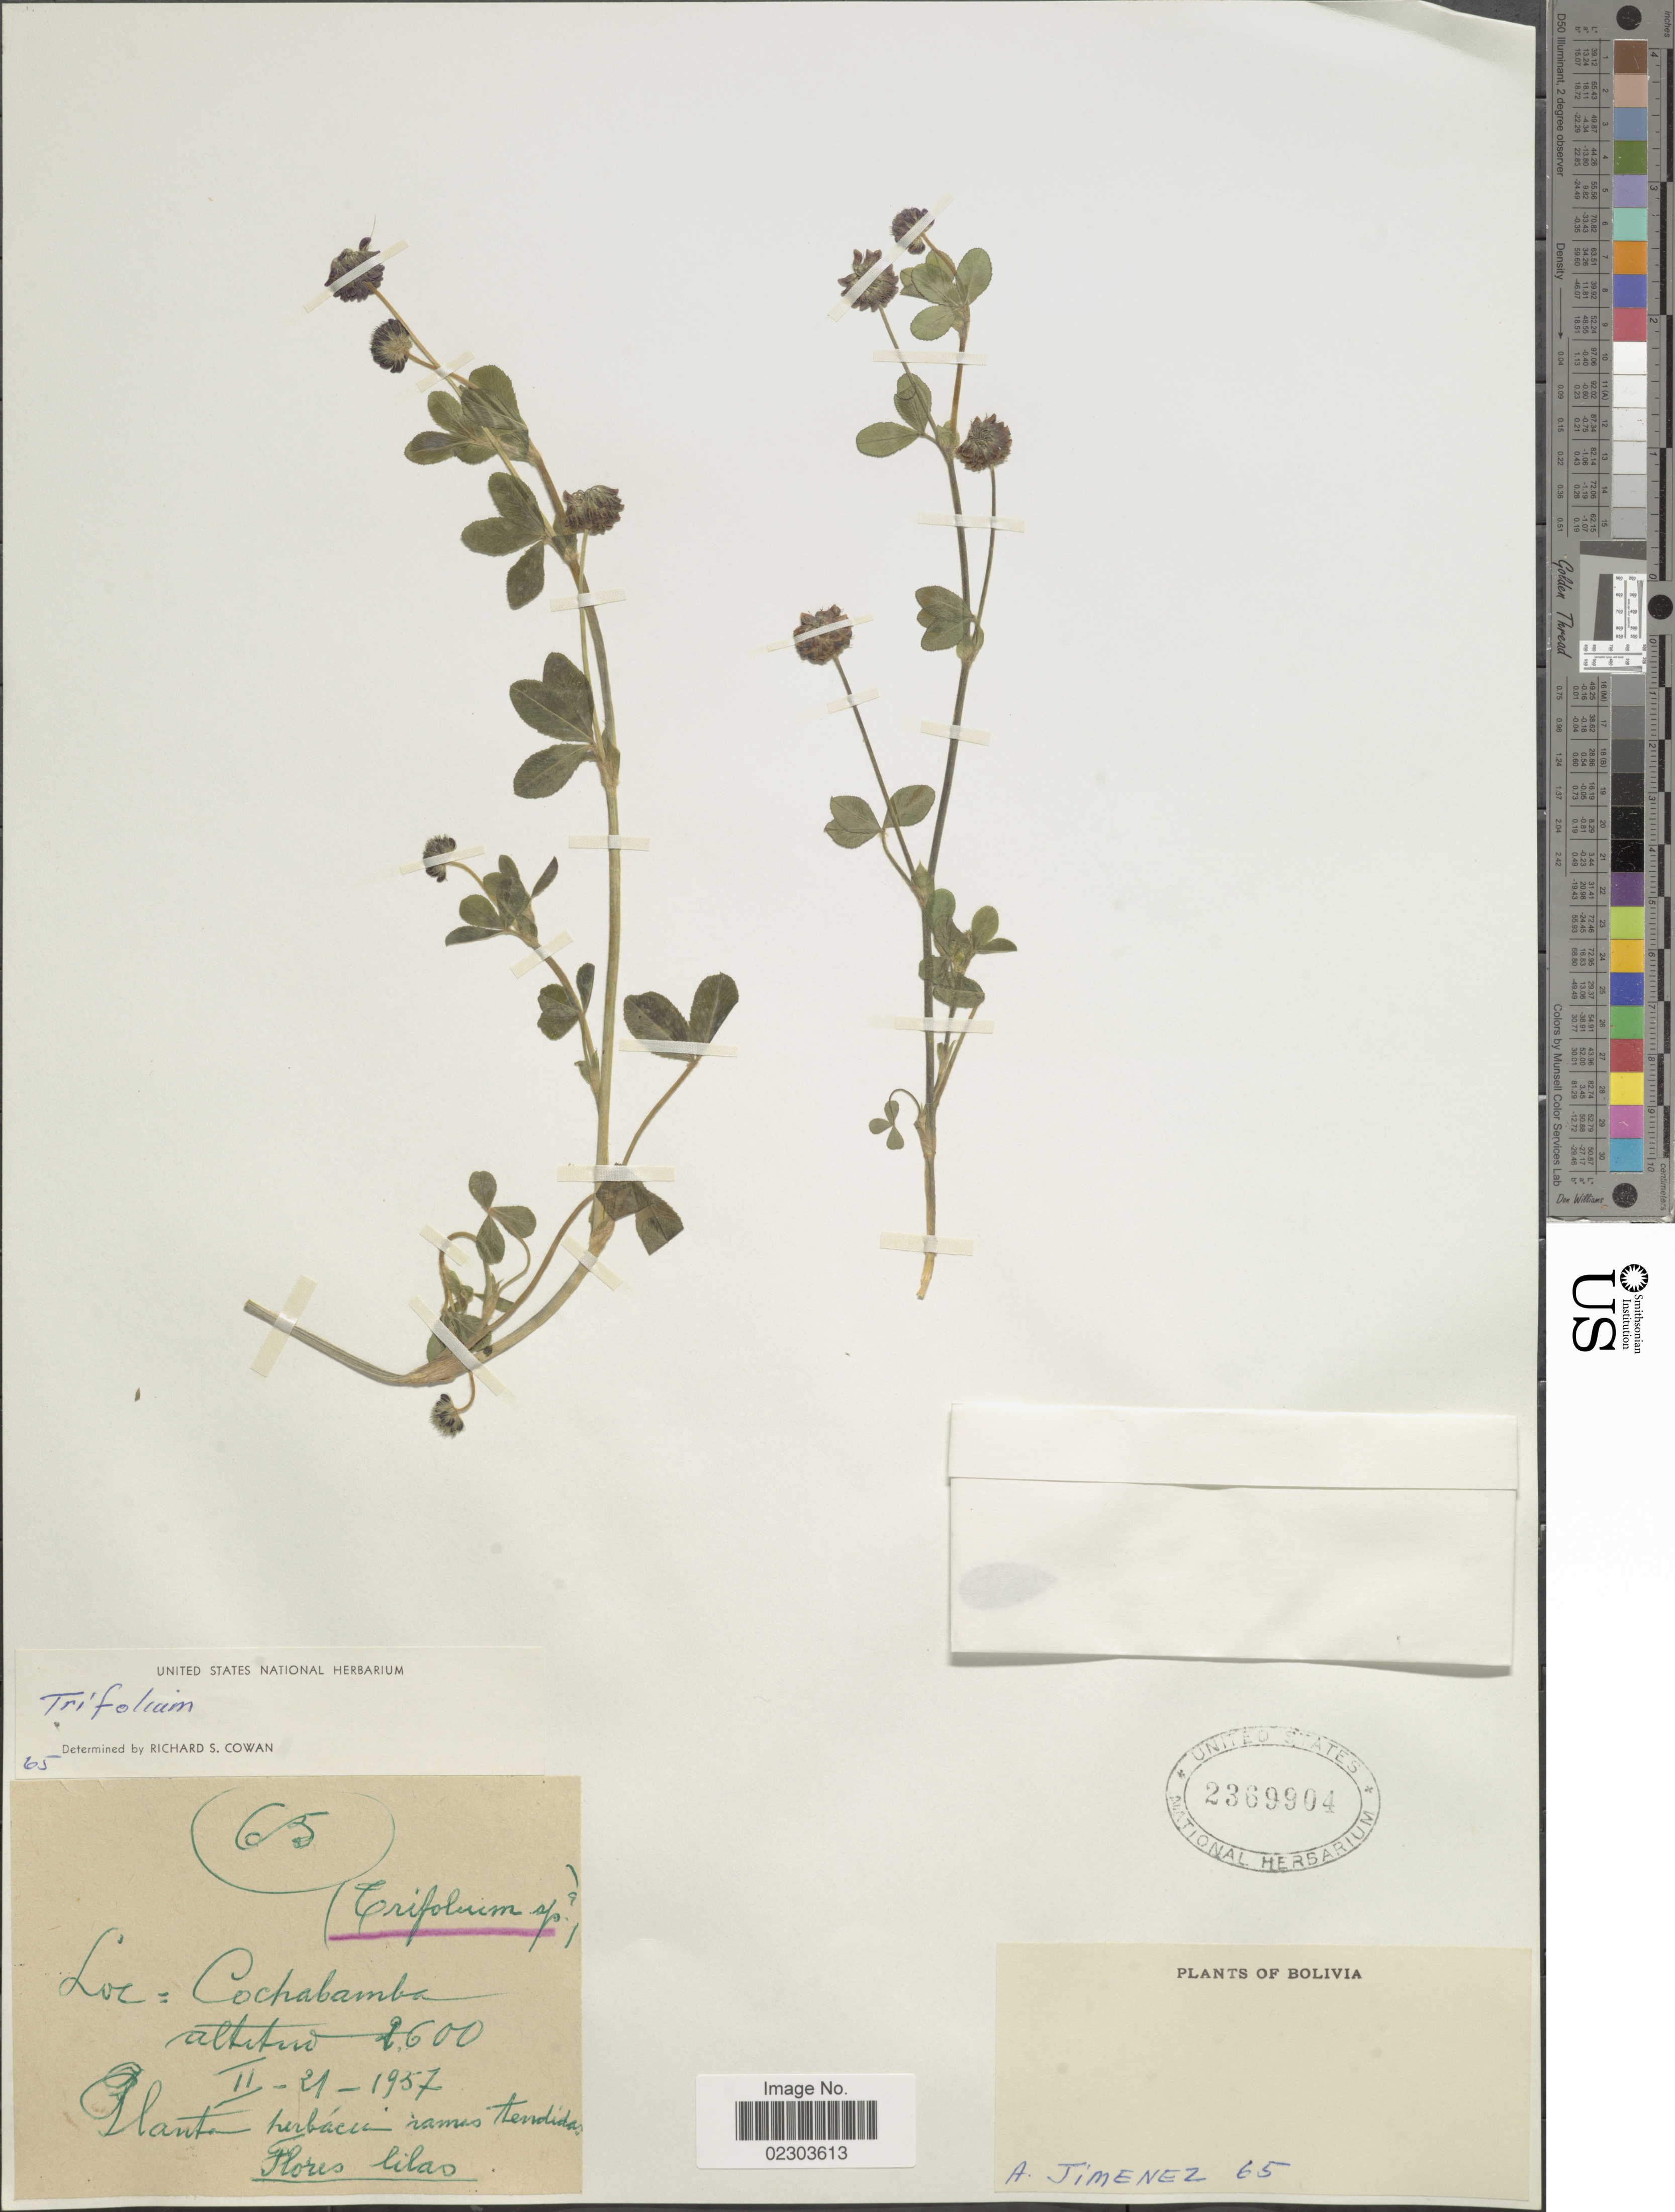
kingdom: Plantae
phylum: Tracheophyta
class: Magnoliopsida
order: Fabales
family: Fabaceae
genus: Trifolium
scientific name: Trifolium sp.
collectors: A. Jimenez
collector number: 65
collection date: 1957-02-21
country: Bolivia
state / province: Cochabamba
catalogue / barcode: US 2369904